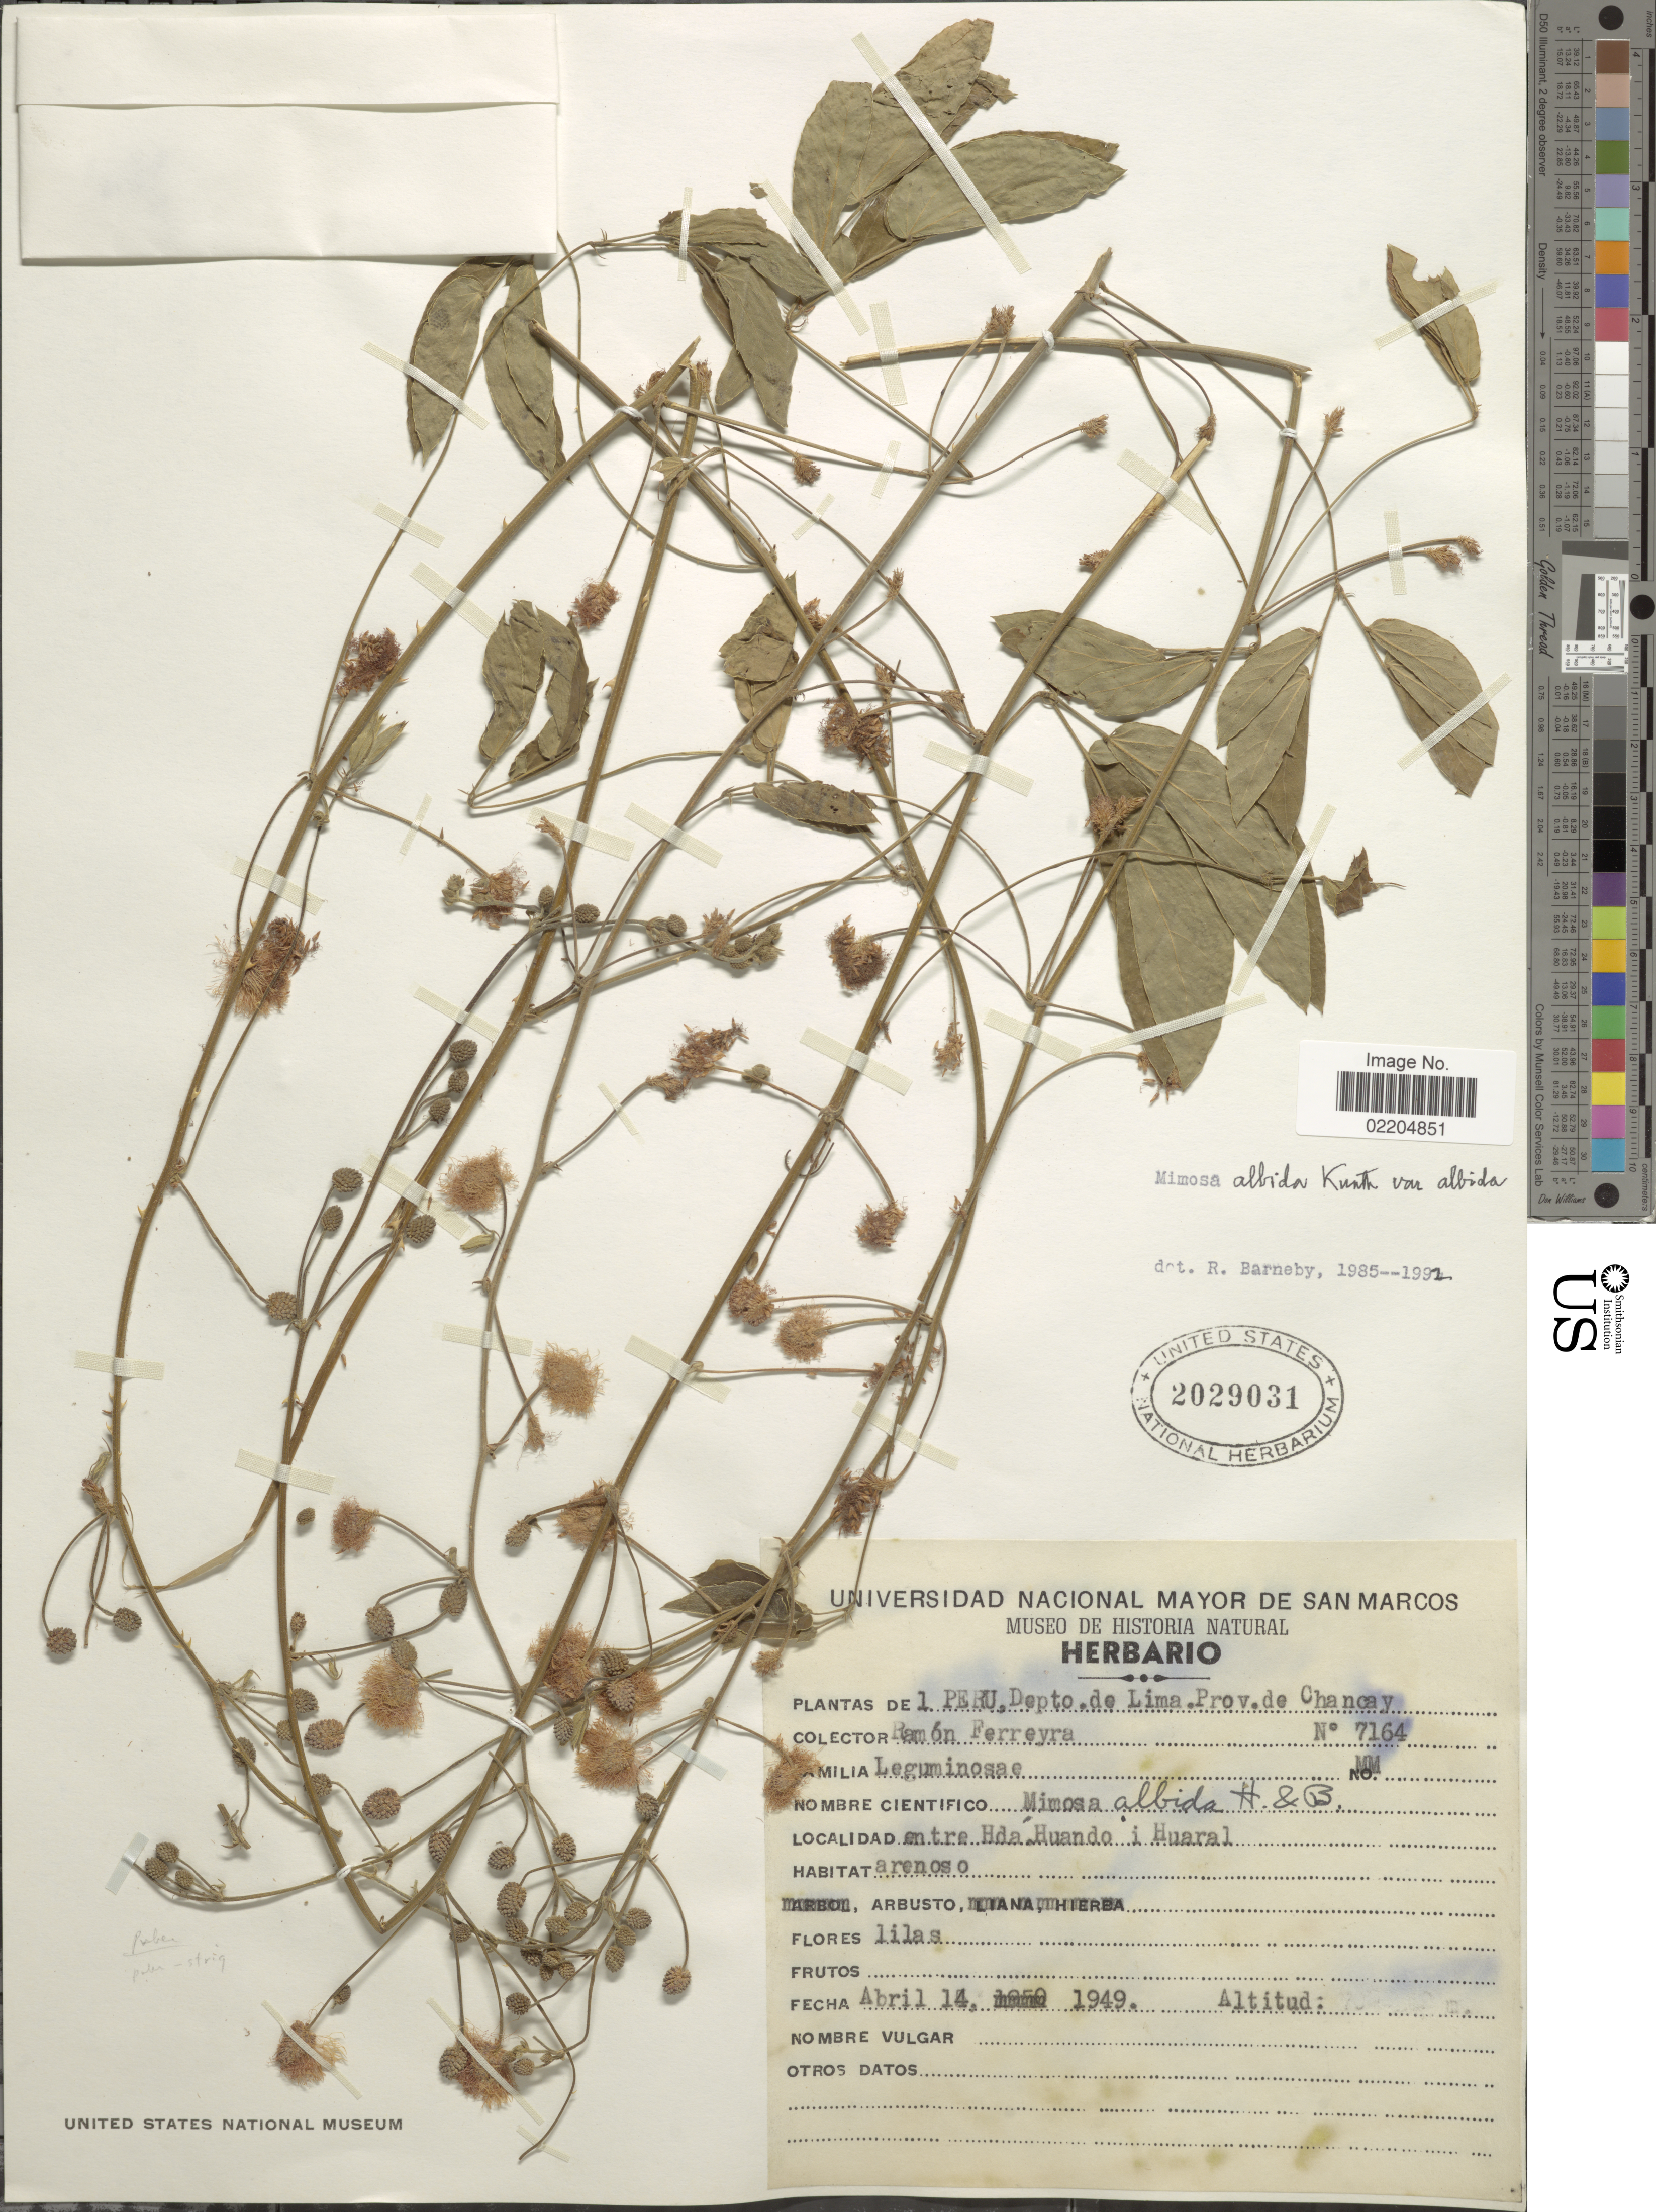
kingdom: Plantae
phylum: Tracheophyta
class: Magnoliopsida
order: Fabales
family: Fabaceae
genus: Mimosa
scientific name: Mimosa albida var. albida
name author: Humb. & Bonpl. ex Willd.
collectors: R. A. Ferreyra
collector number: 7164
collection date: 1949-04-14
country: Peru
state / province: Lima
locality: Peru. Depto. de Lima, prov. de Chancay, Entre Hda. Huando i Huaral.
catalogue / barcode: US 2029031